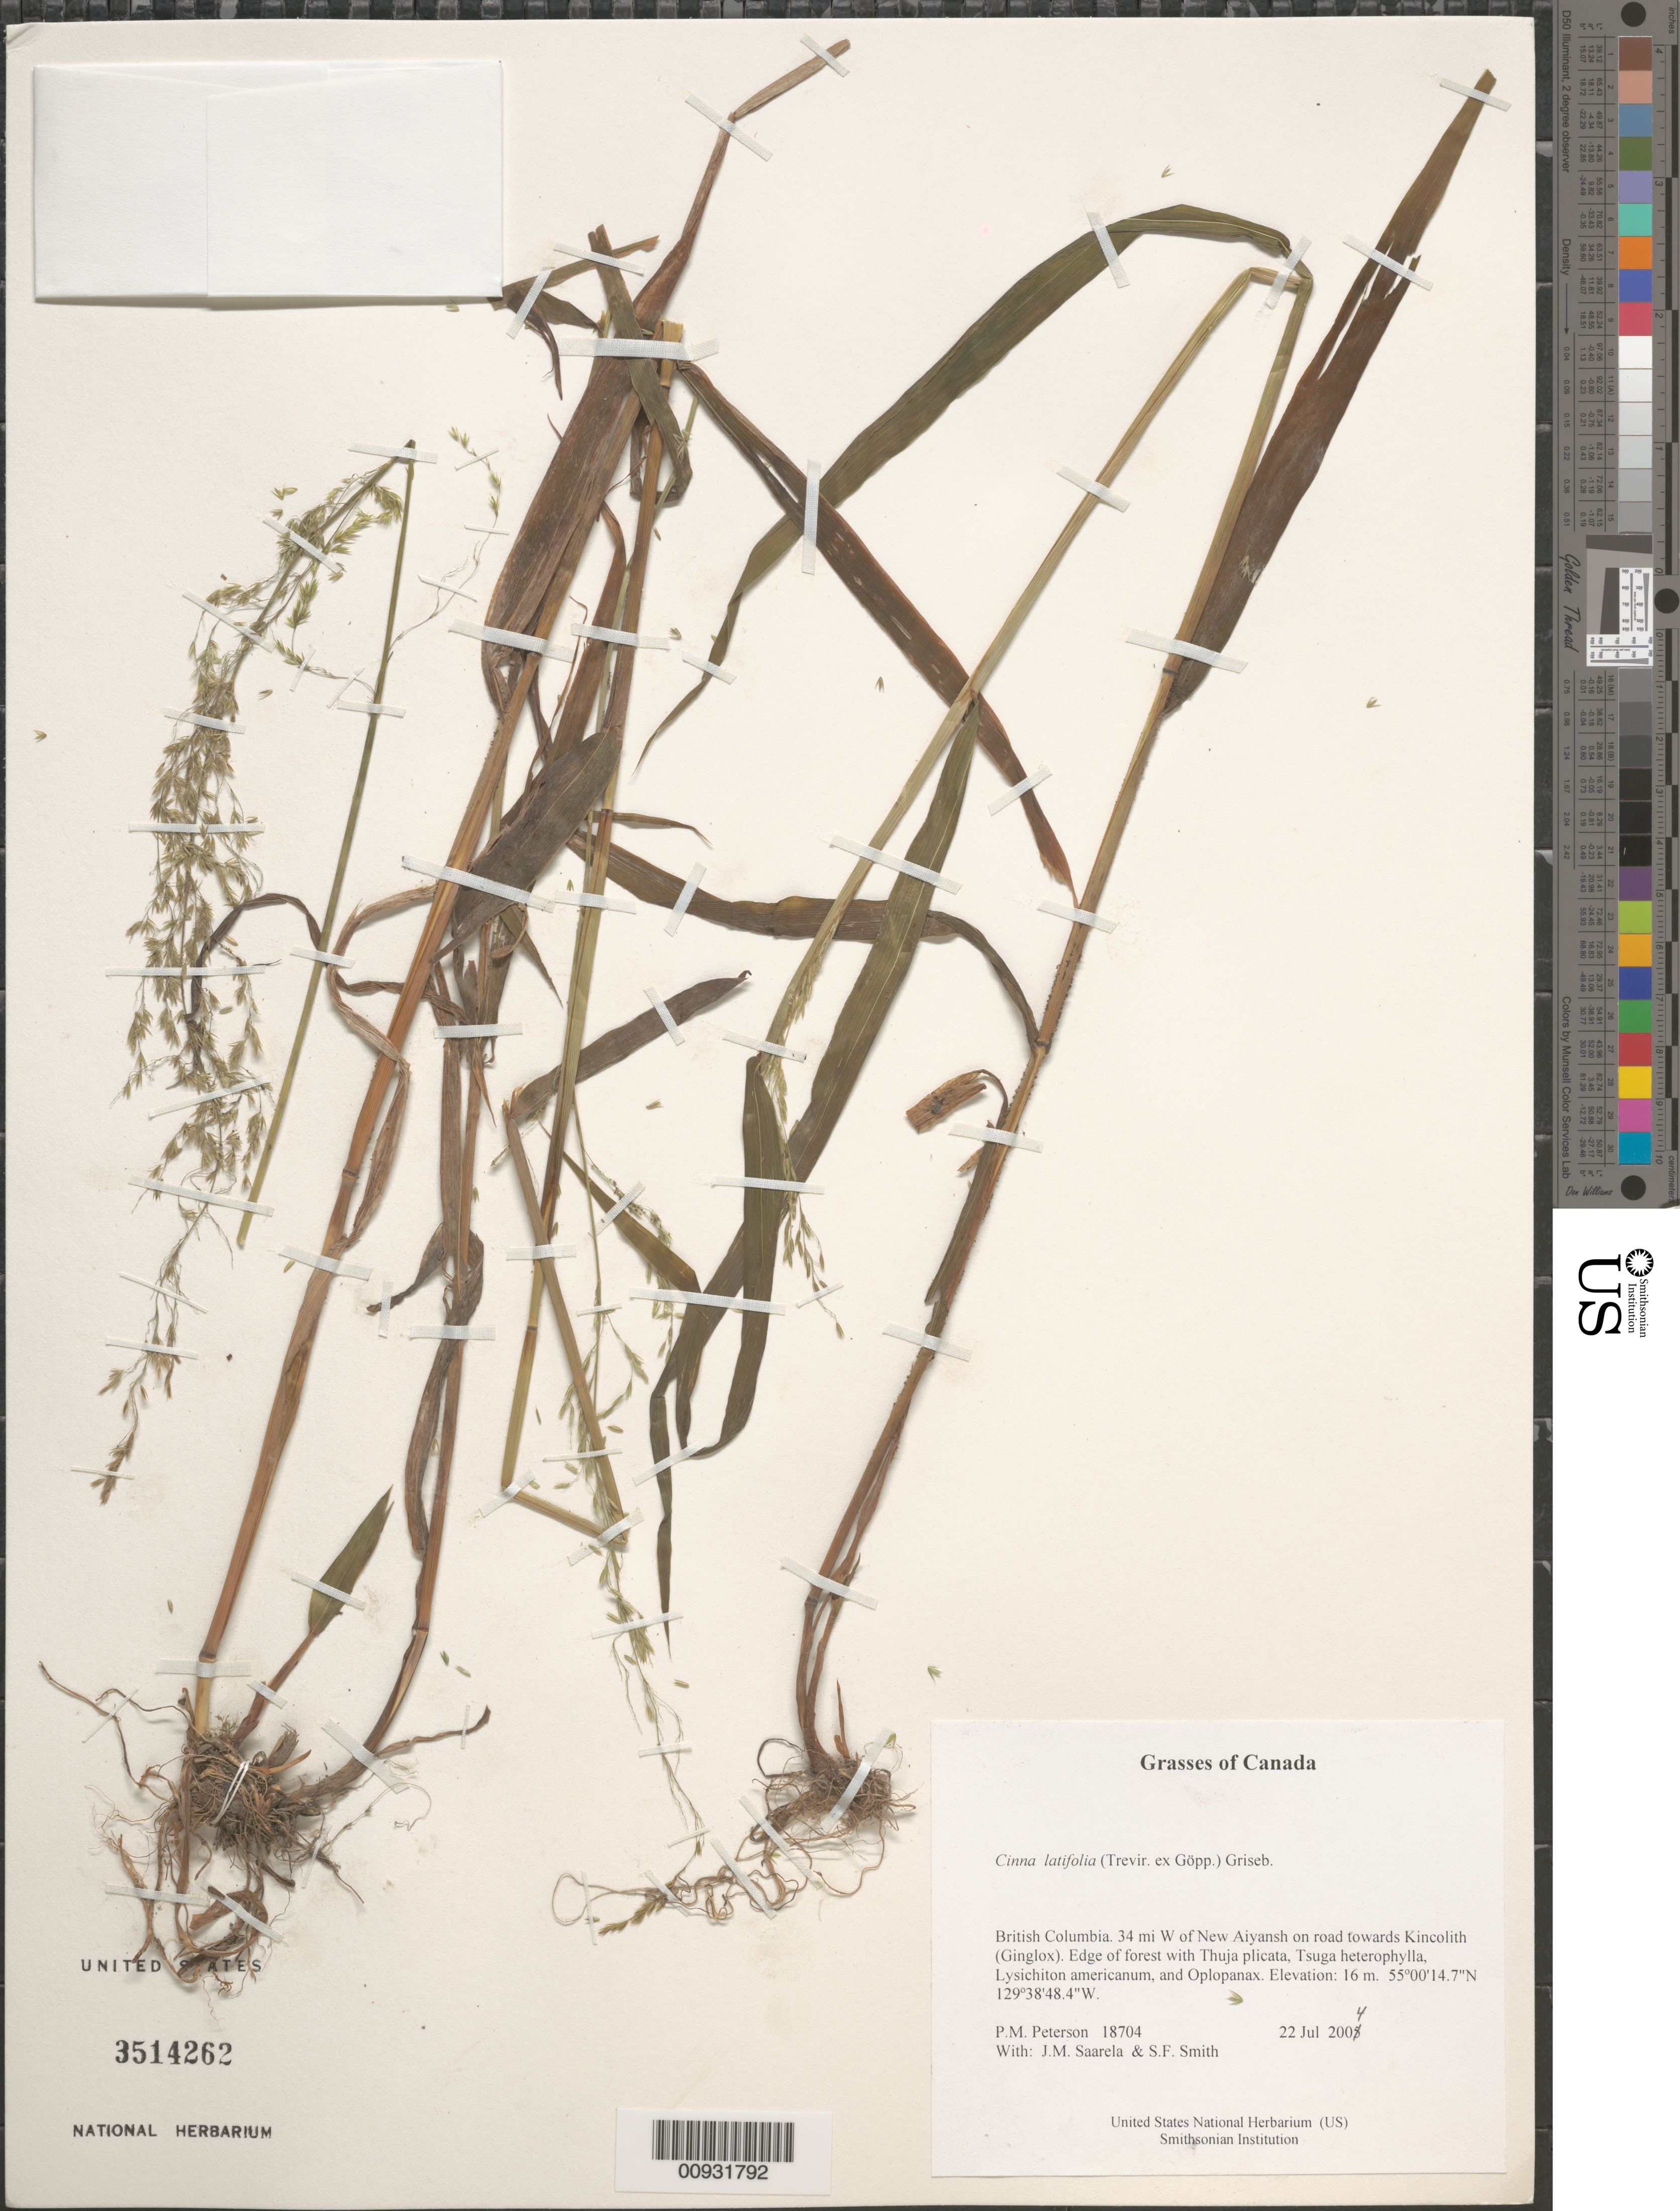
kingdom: Plantae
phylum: Tracheophyta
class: Liliopsida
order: Poales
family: Poaceae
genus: Cinna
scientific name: Cinna latifolia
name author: (Trevir. ex Goeppert) Griseb.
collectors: P. M. Peterson, J. Saarela & S.F. Smith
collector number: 18704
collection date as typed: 22 Jul 2004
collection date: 2004-07-22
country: Canada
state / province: British Columbia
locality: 34 mi W of New Aiyansh on road towards Kincolith (Ginglox). Edge of forest with Thuja plicata, Tsuga heterophylla, Lysichiton americanum, and Oplopanax.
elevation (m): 16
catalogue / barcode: US 3514262